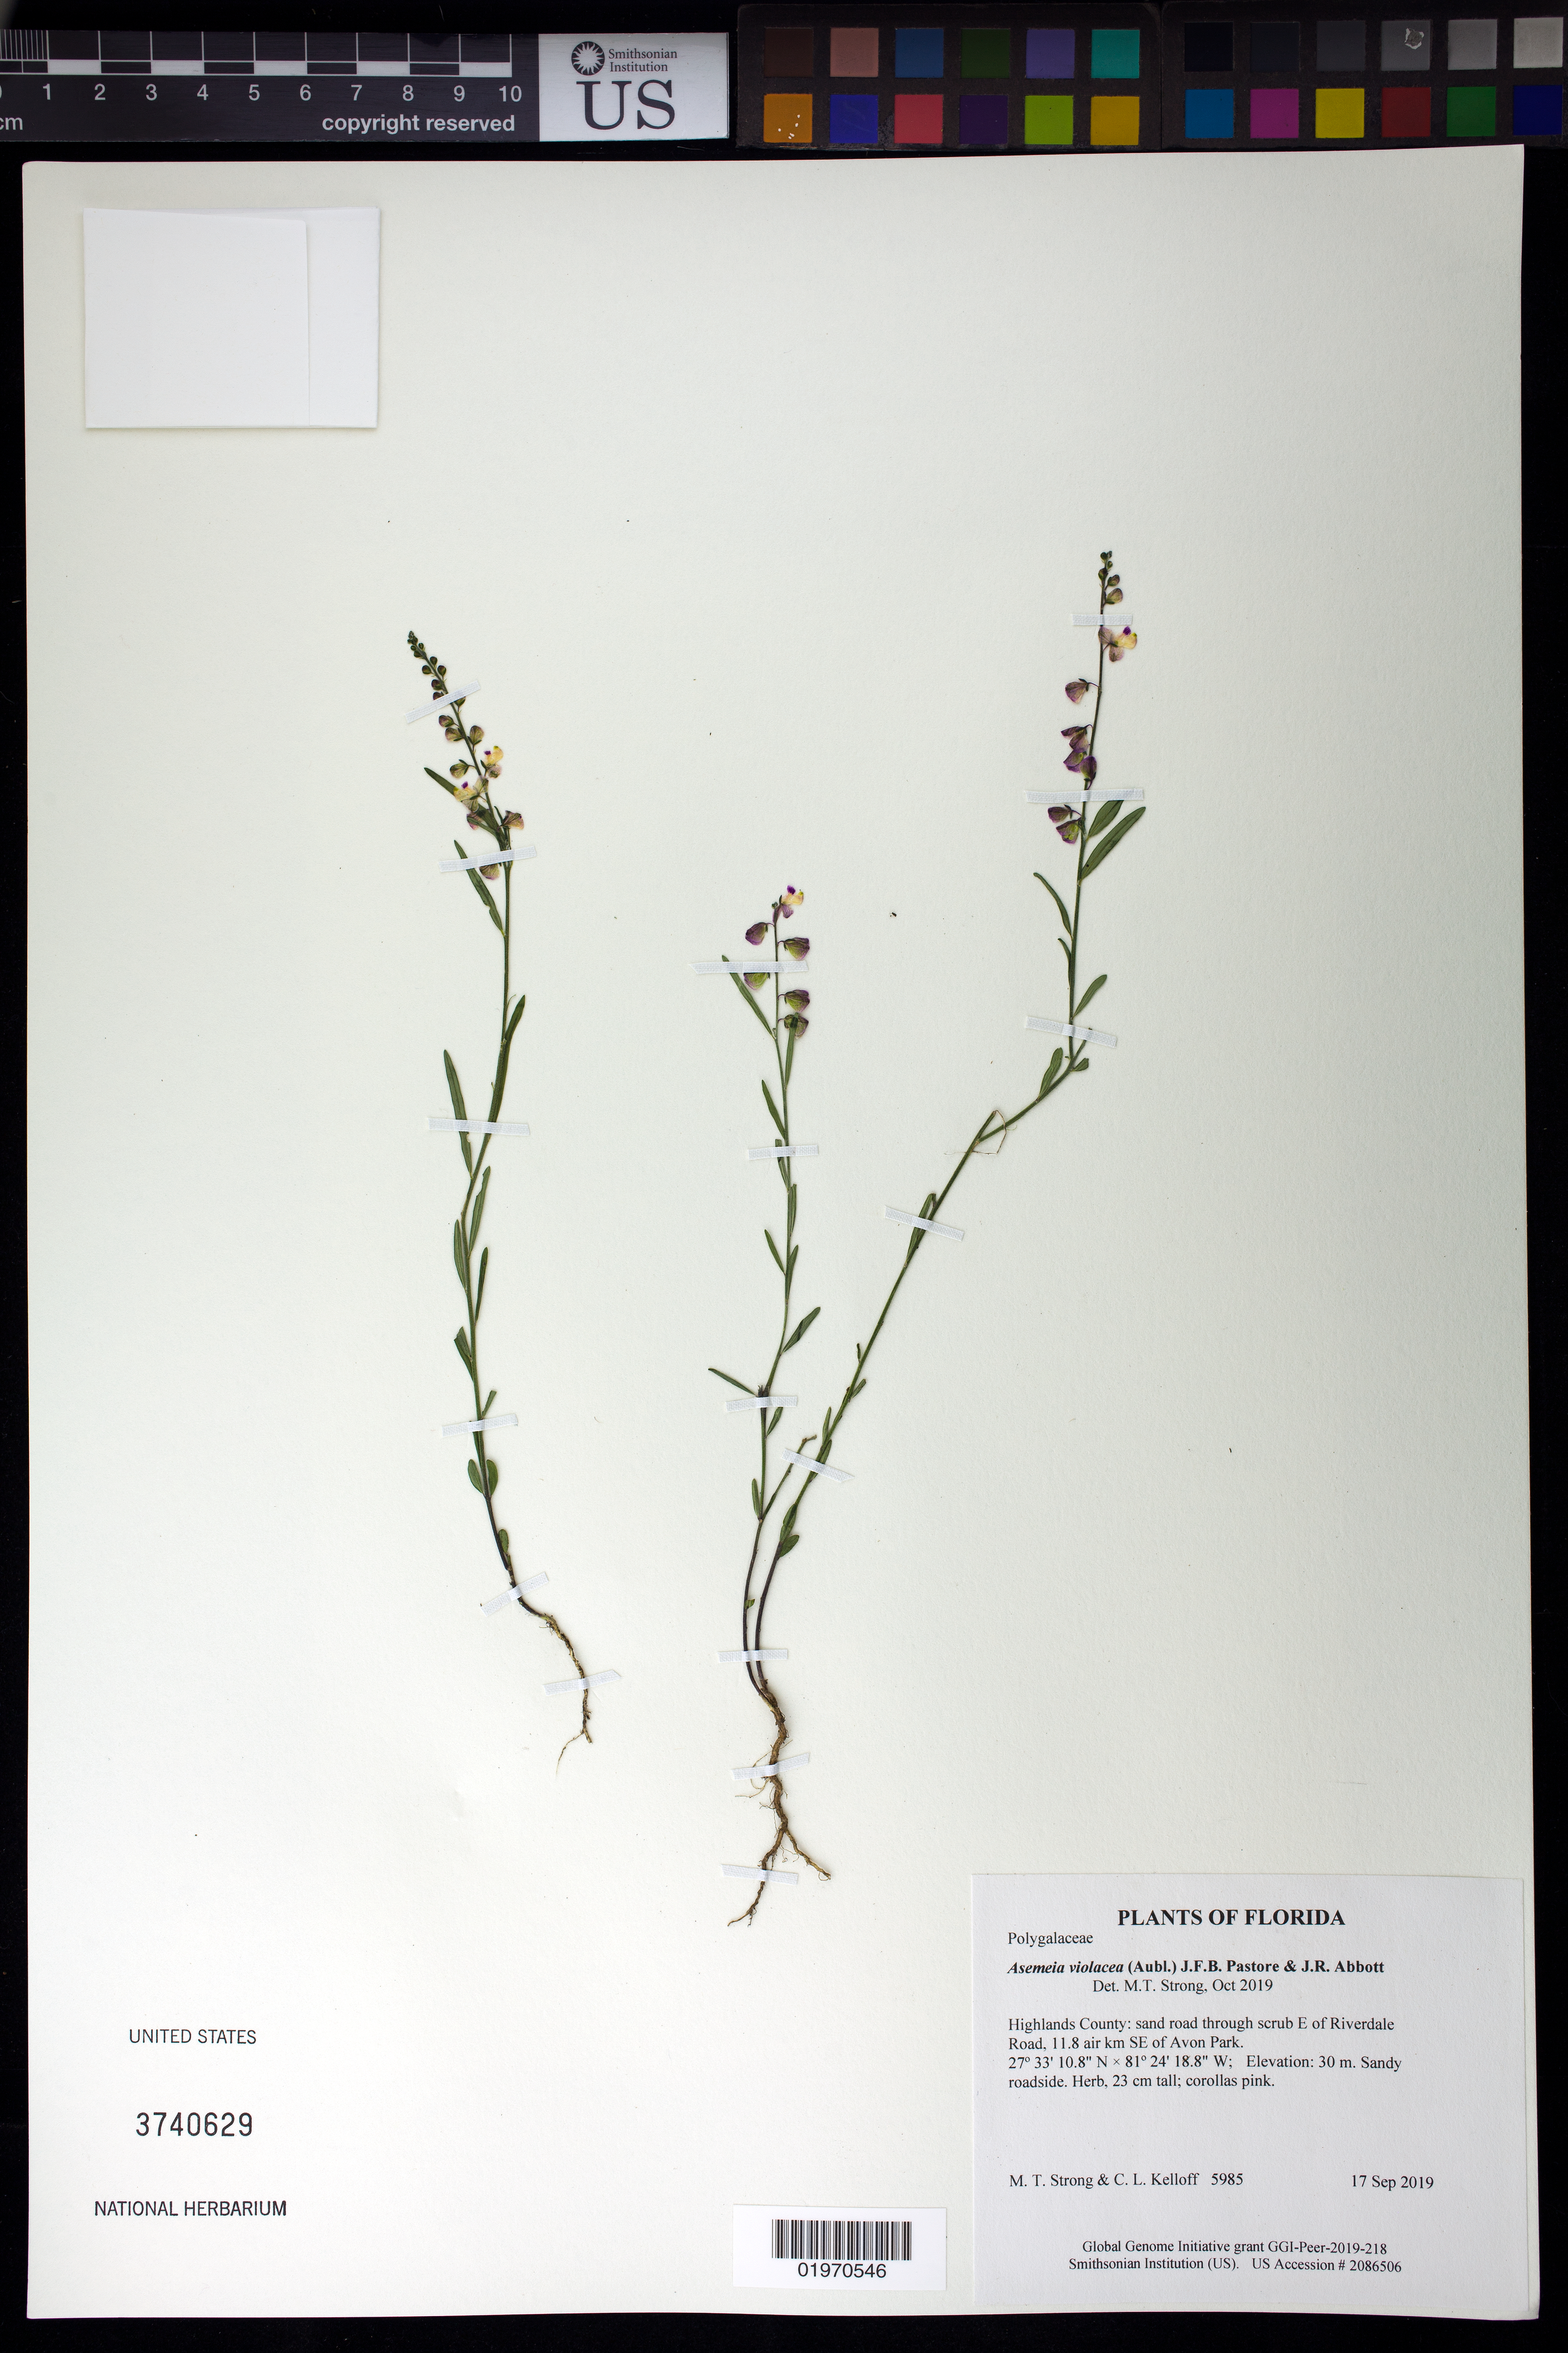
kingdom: Plantae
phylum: Tracheophyta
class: Magnoliopsida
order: Fabales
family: Polygalaceae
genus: Asemeia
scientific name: Asemeia grandiflora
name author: (Walter) Small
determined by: Strong, Mark T., (BOT), Smithsonian Institution - National Museum of Natural History (UNITED STATES)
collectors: M. T. Strong & C. L. Kelloff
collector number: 5985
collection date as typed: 17 Sep 2019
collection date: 2019-09-17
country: United States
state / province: Florida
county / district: Highlands County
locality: sand road through scrub E of Riverdale Road, 11.8 air km SE of Avon Park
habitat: Sandy roadside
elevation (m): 30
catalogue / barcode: US 3740629